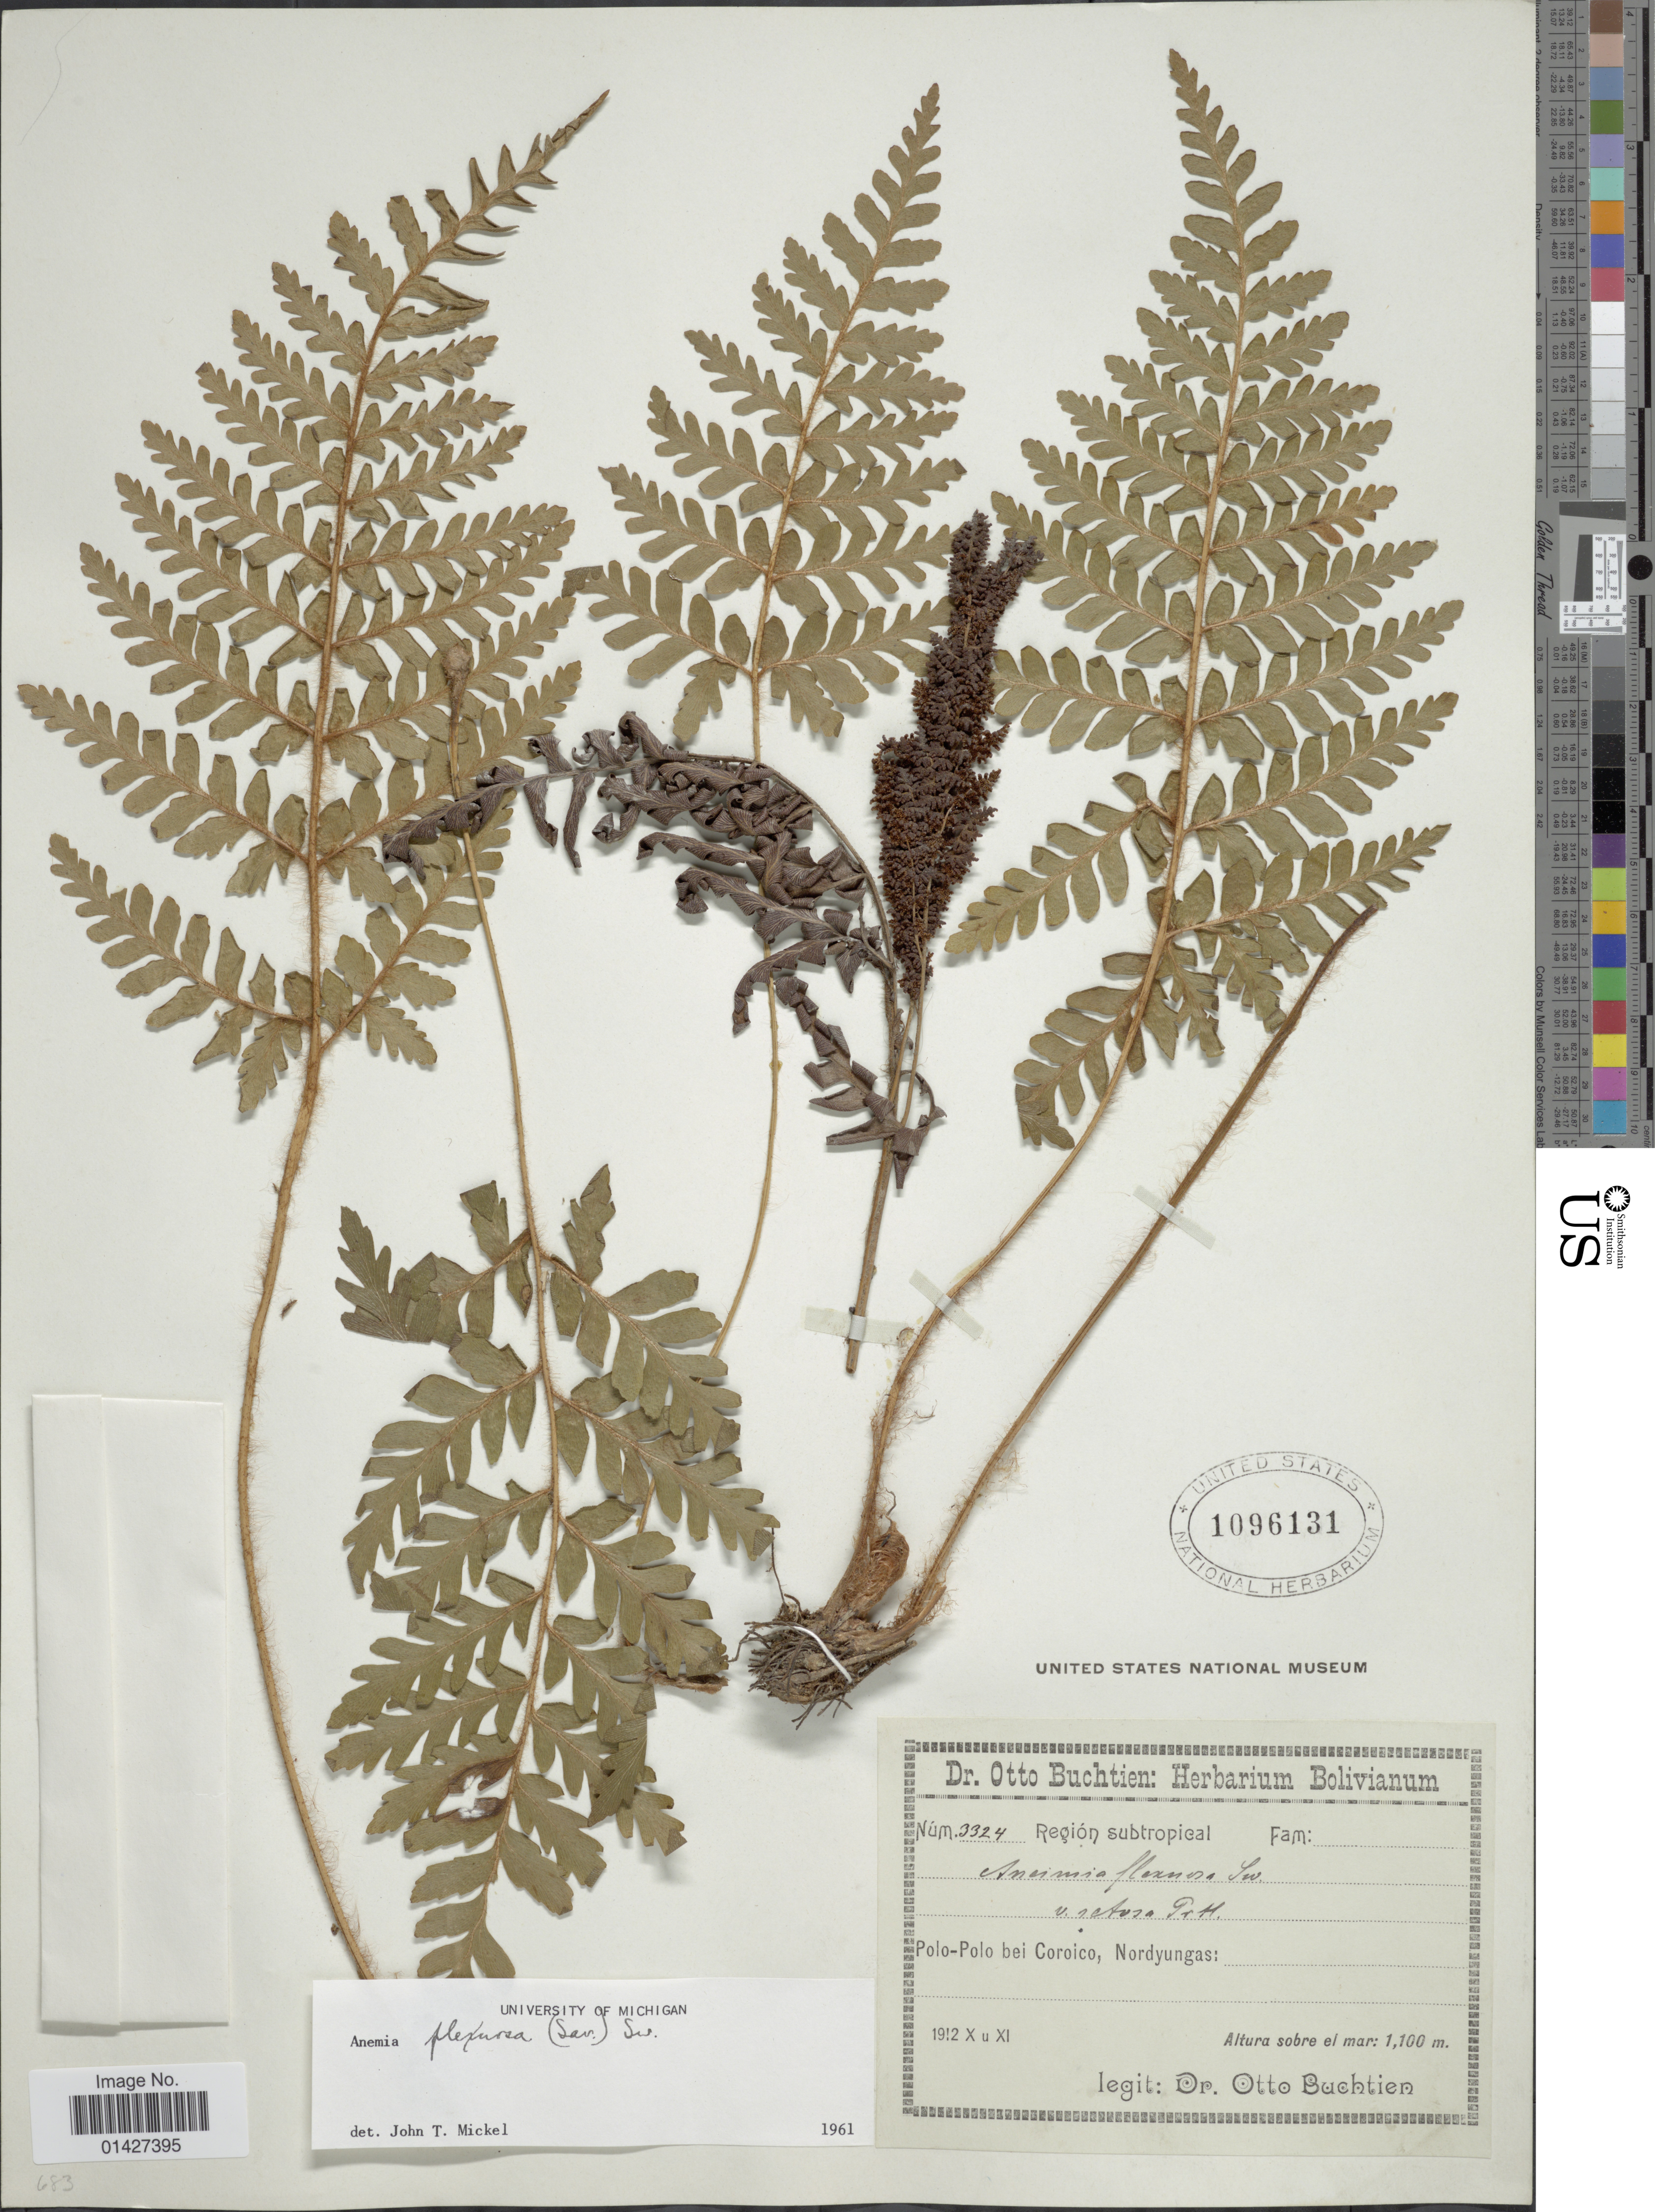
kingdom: Plantae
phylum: Tracheophyta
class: Polypodiopsida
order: Schizaeales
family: Anemiaceae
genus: Anemia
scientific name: Anemia flexuosa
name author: (Savigny) Sw.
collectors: O. Buchtien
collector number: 3324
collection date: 1912-10/1912-11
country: Bolivia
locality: Polo-Polo bei Coroico, Nordyungas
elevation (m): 1100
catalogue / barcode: US 1096131